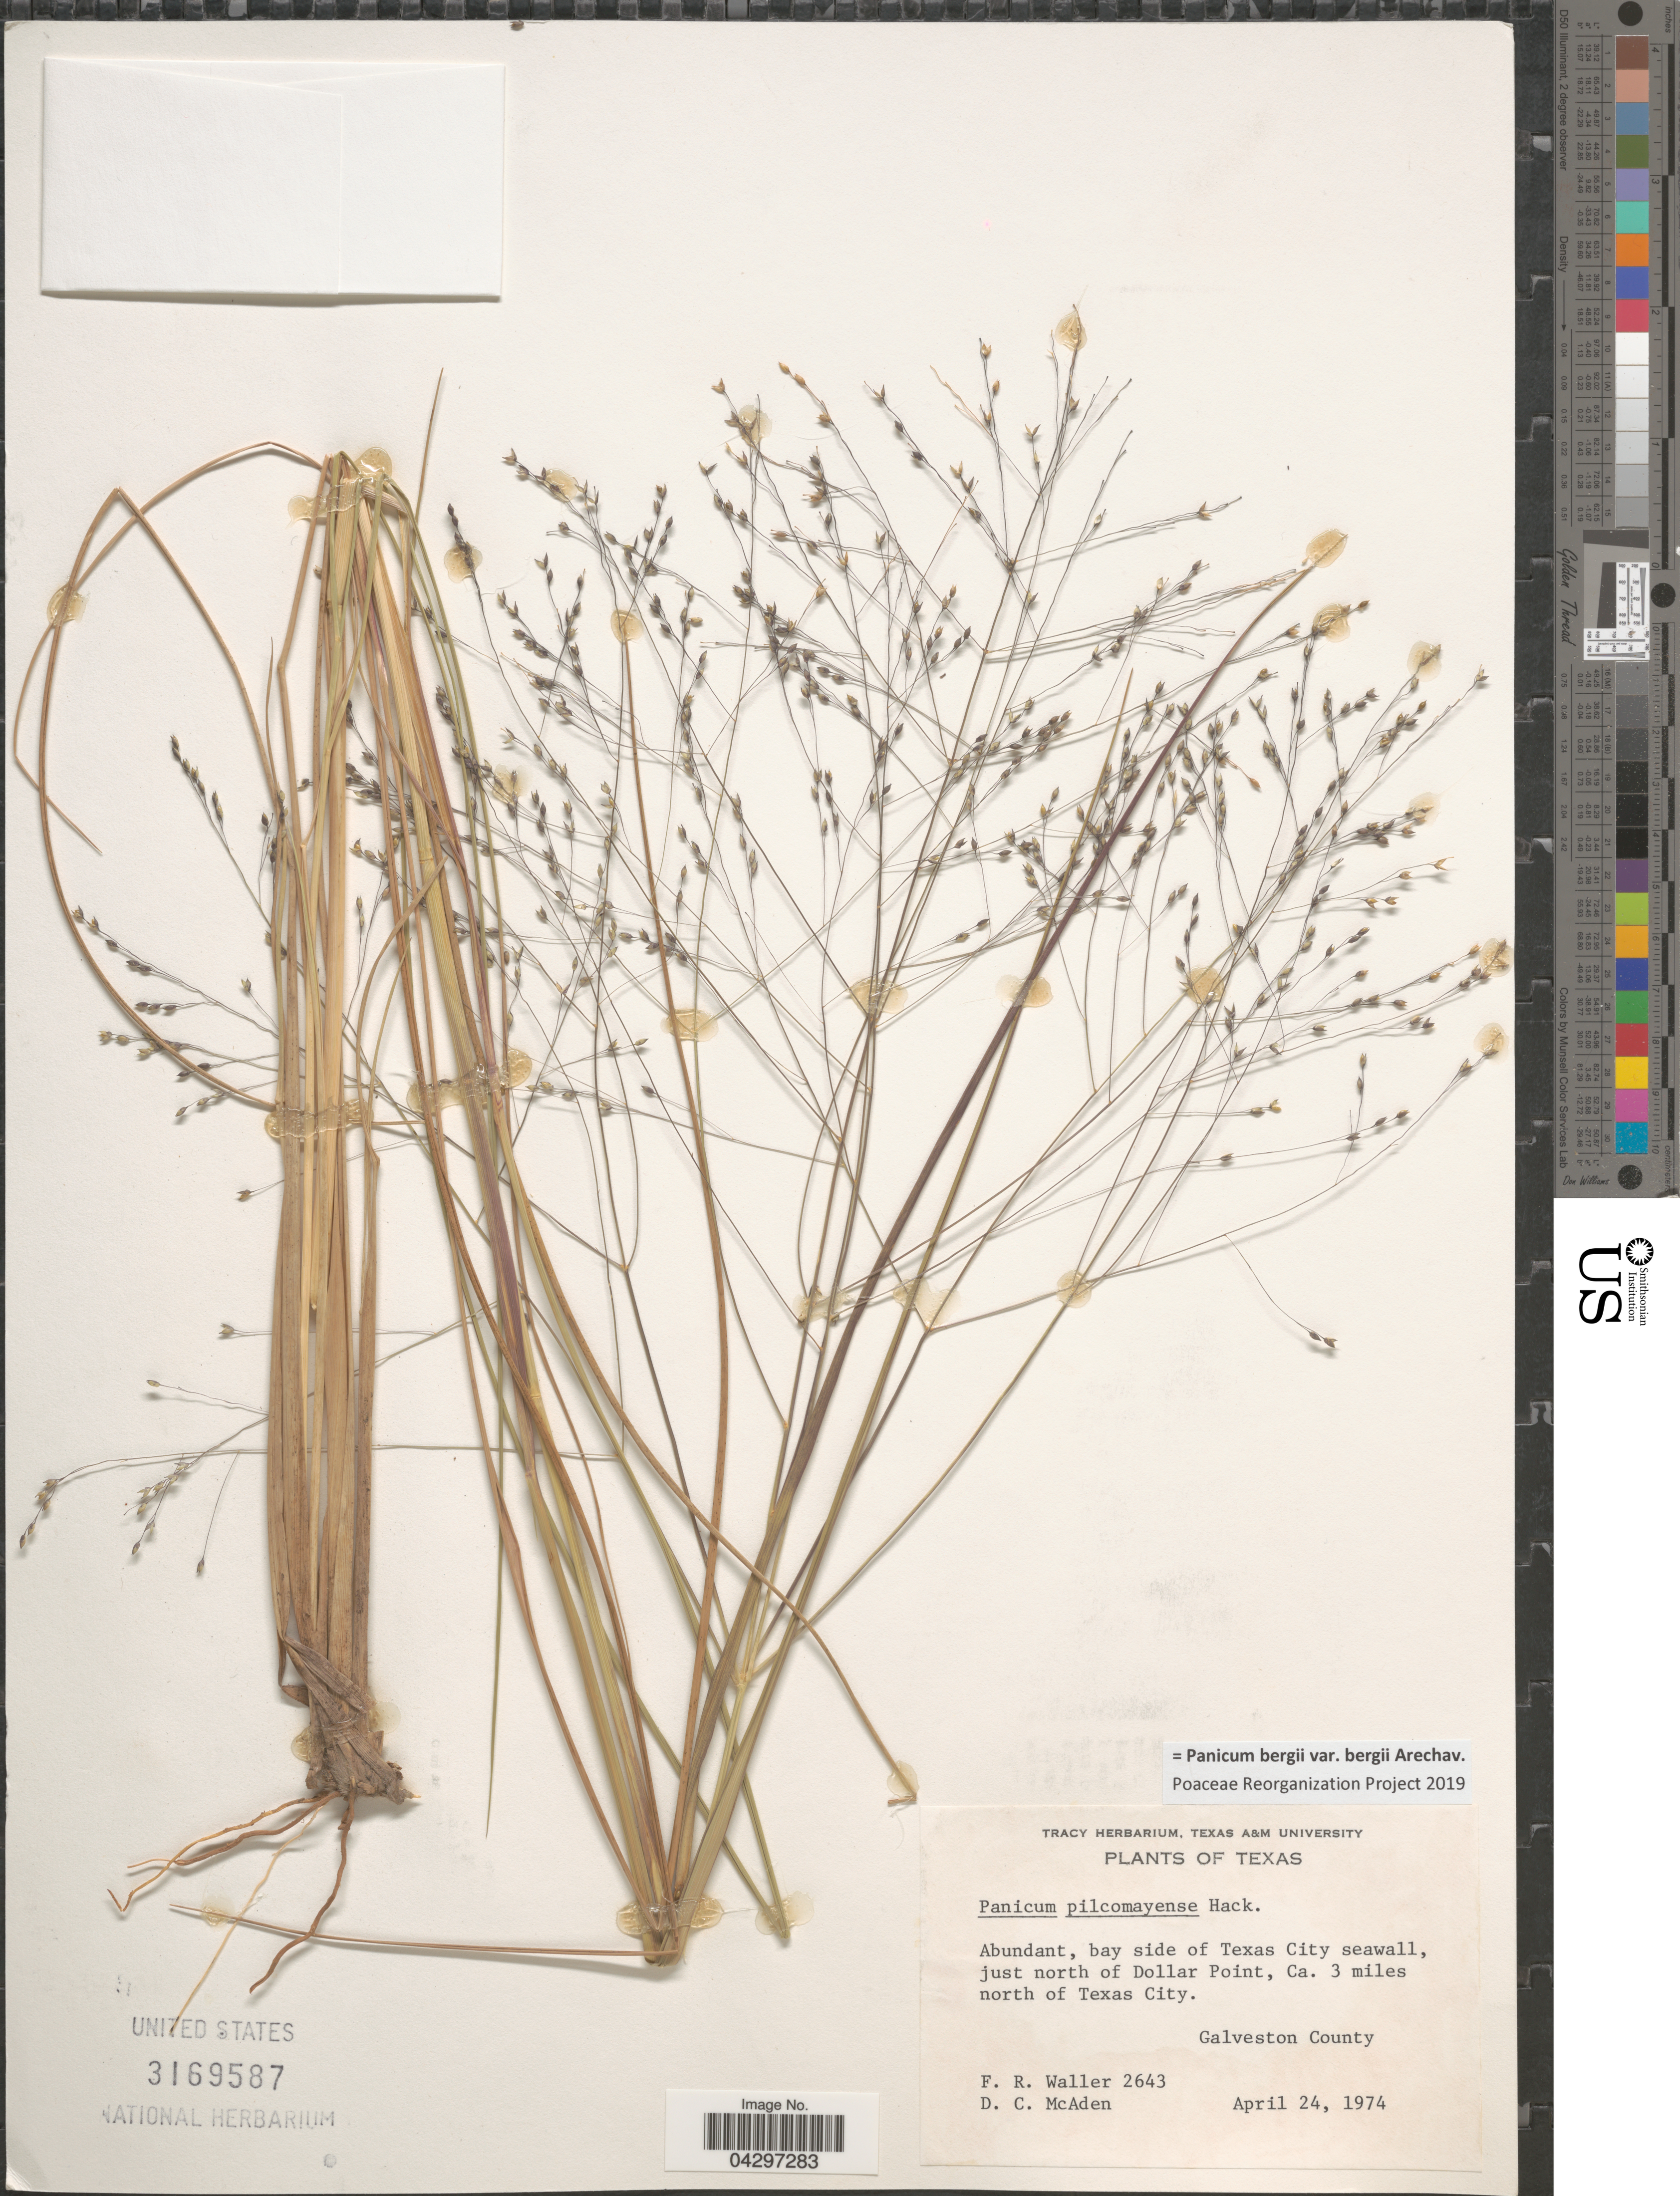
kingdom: Plantae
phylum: Tracheophyta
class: Liliopsida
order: Poales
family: Poaceae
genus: Panicum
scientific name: Panicum bergii var. bergii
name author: Arechav.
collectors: F. R. Waller & D. McAden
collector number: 2643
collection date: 1974-04-24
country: United States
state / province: Texas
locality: Abundant, bay side of Texas City seawall, just north of Dollar Point, Ca. 3 miles north of Texas City. Galveston County.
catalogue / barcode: US 3169587